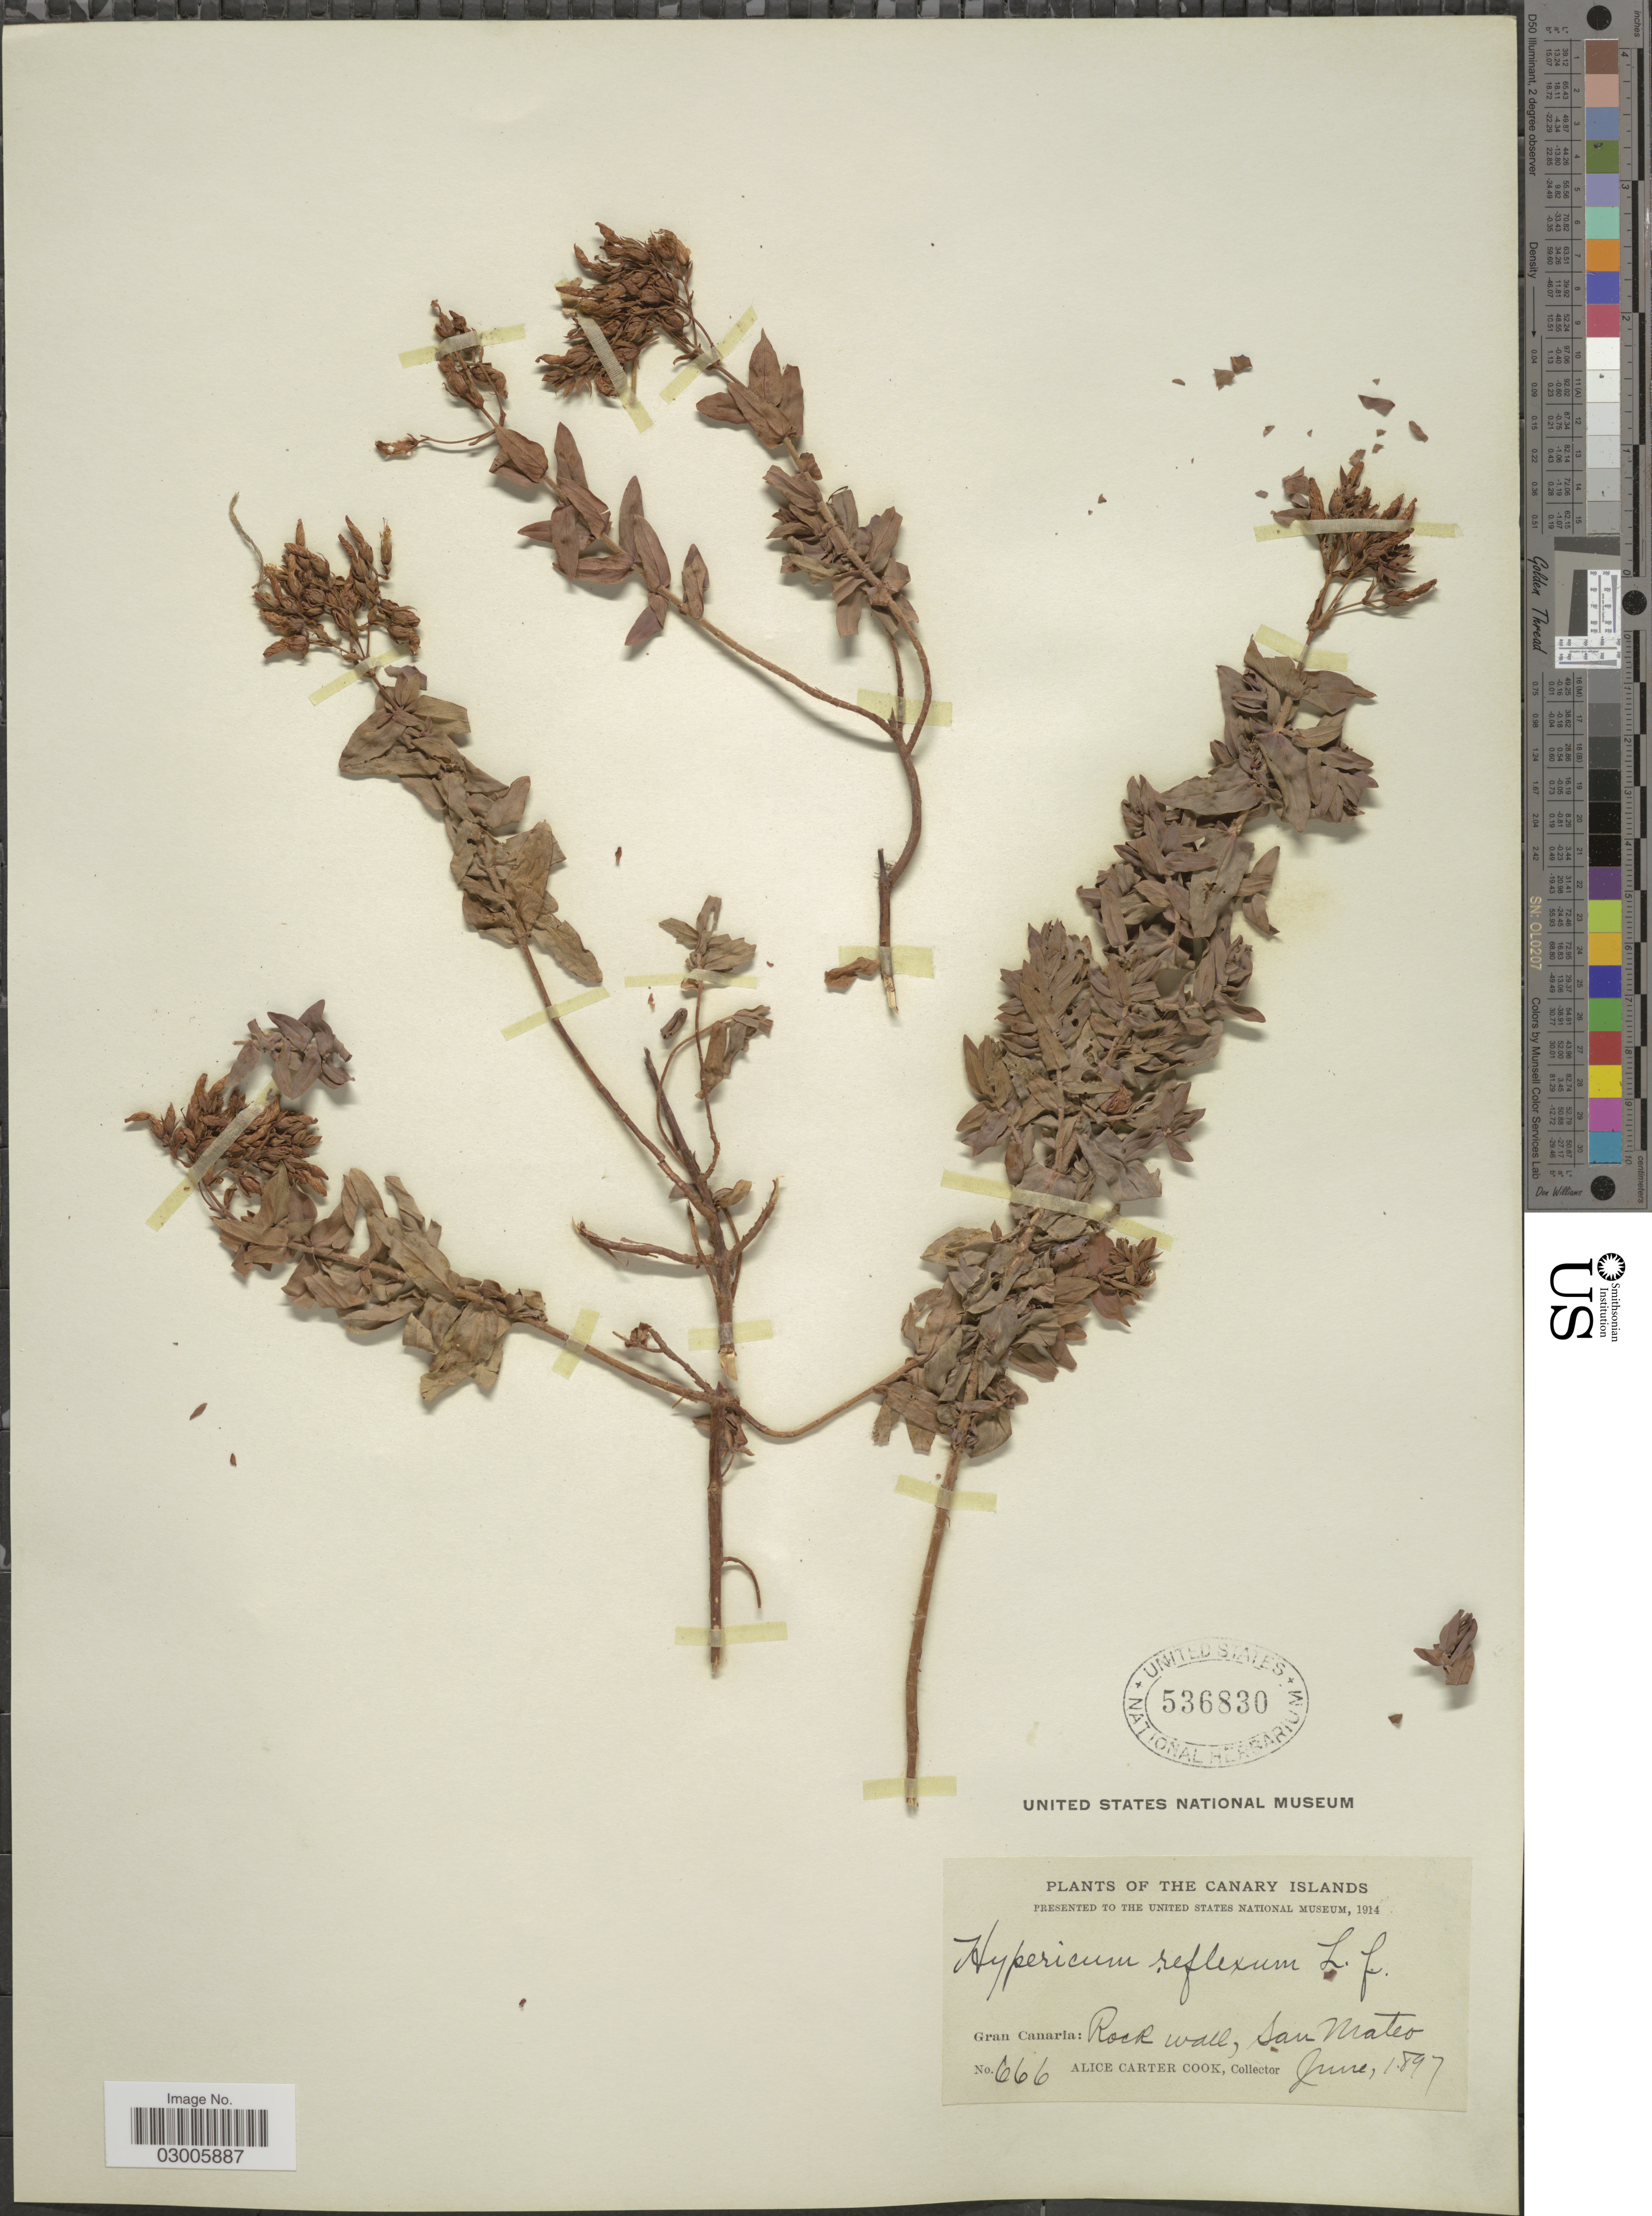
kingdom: Plantae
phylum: Tracheophyta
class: Magnoliopsida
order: Malpighiales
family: Hypericaceae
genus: Hypericum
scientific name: Hypericum reflexum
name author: L. f.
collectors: Alice C. Cook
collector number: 666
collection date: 1897-06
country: Spain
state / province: Canarias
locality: Canary Islands. Gran Canaria: Rock wall, San Mateo.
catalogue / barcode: US 536830